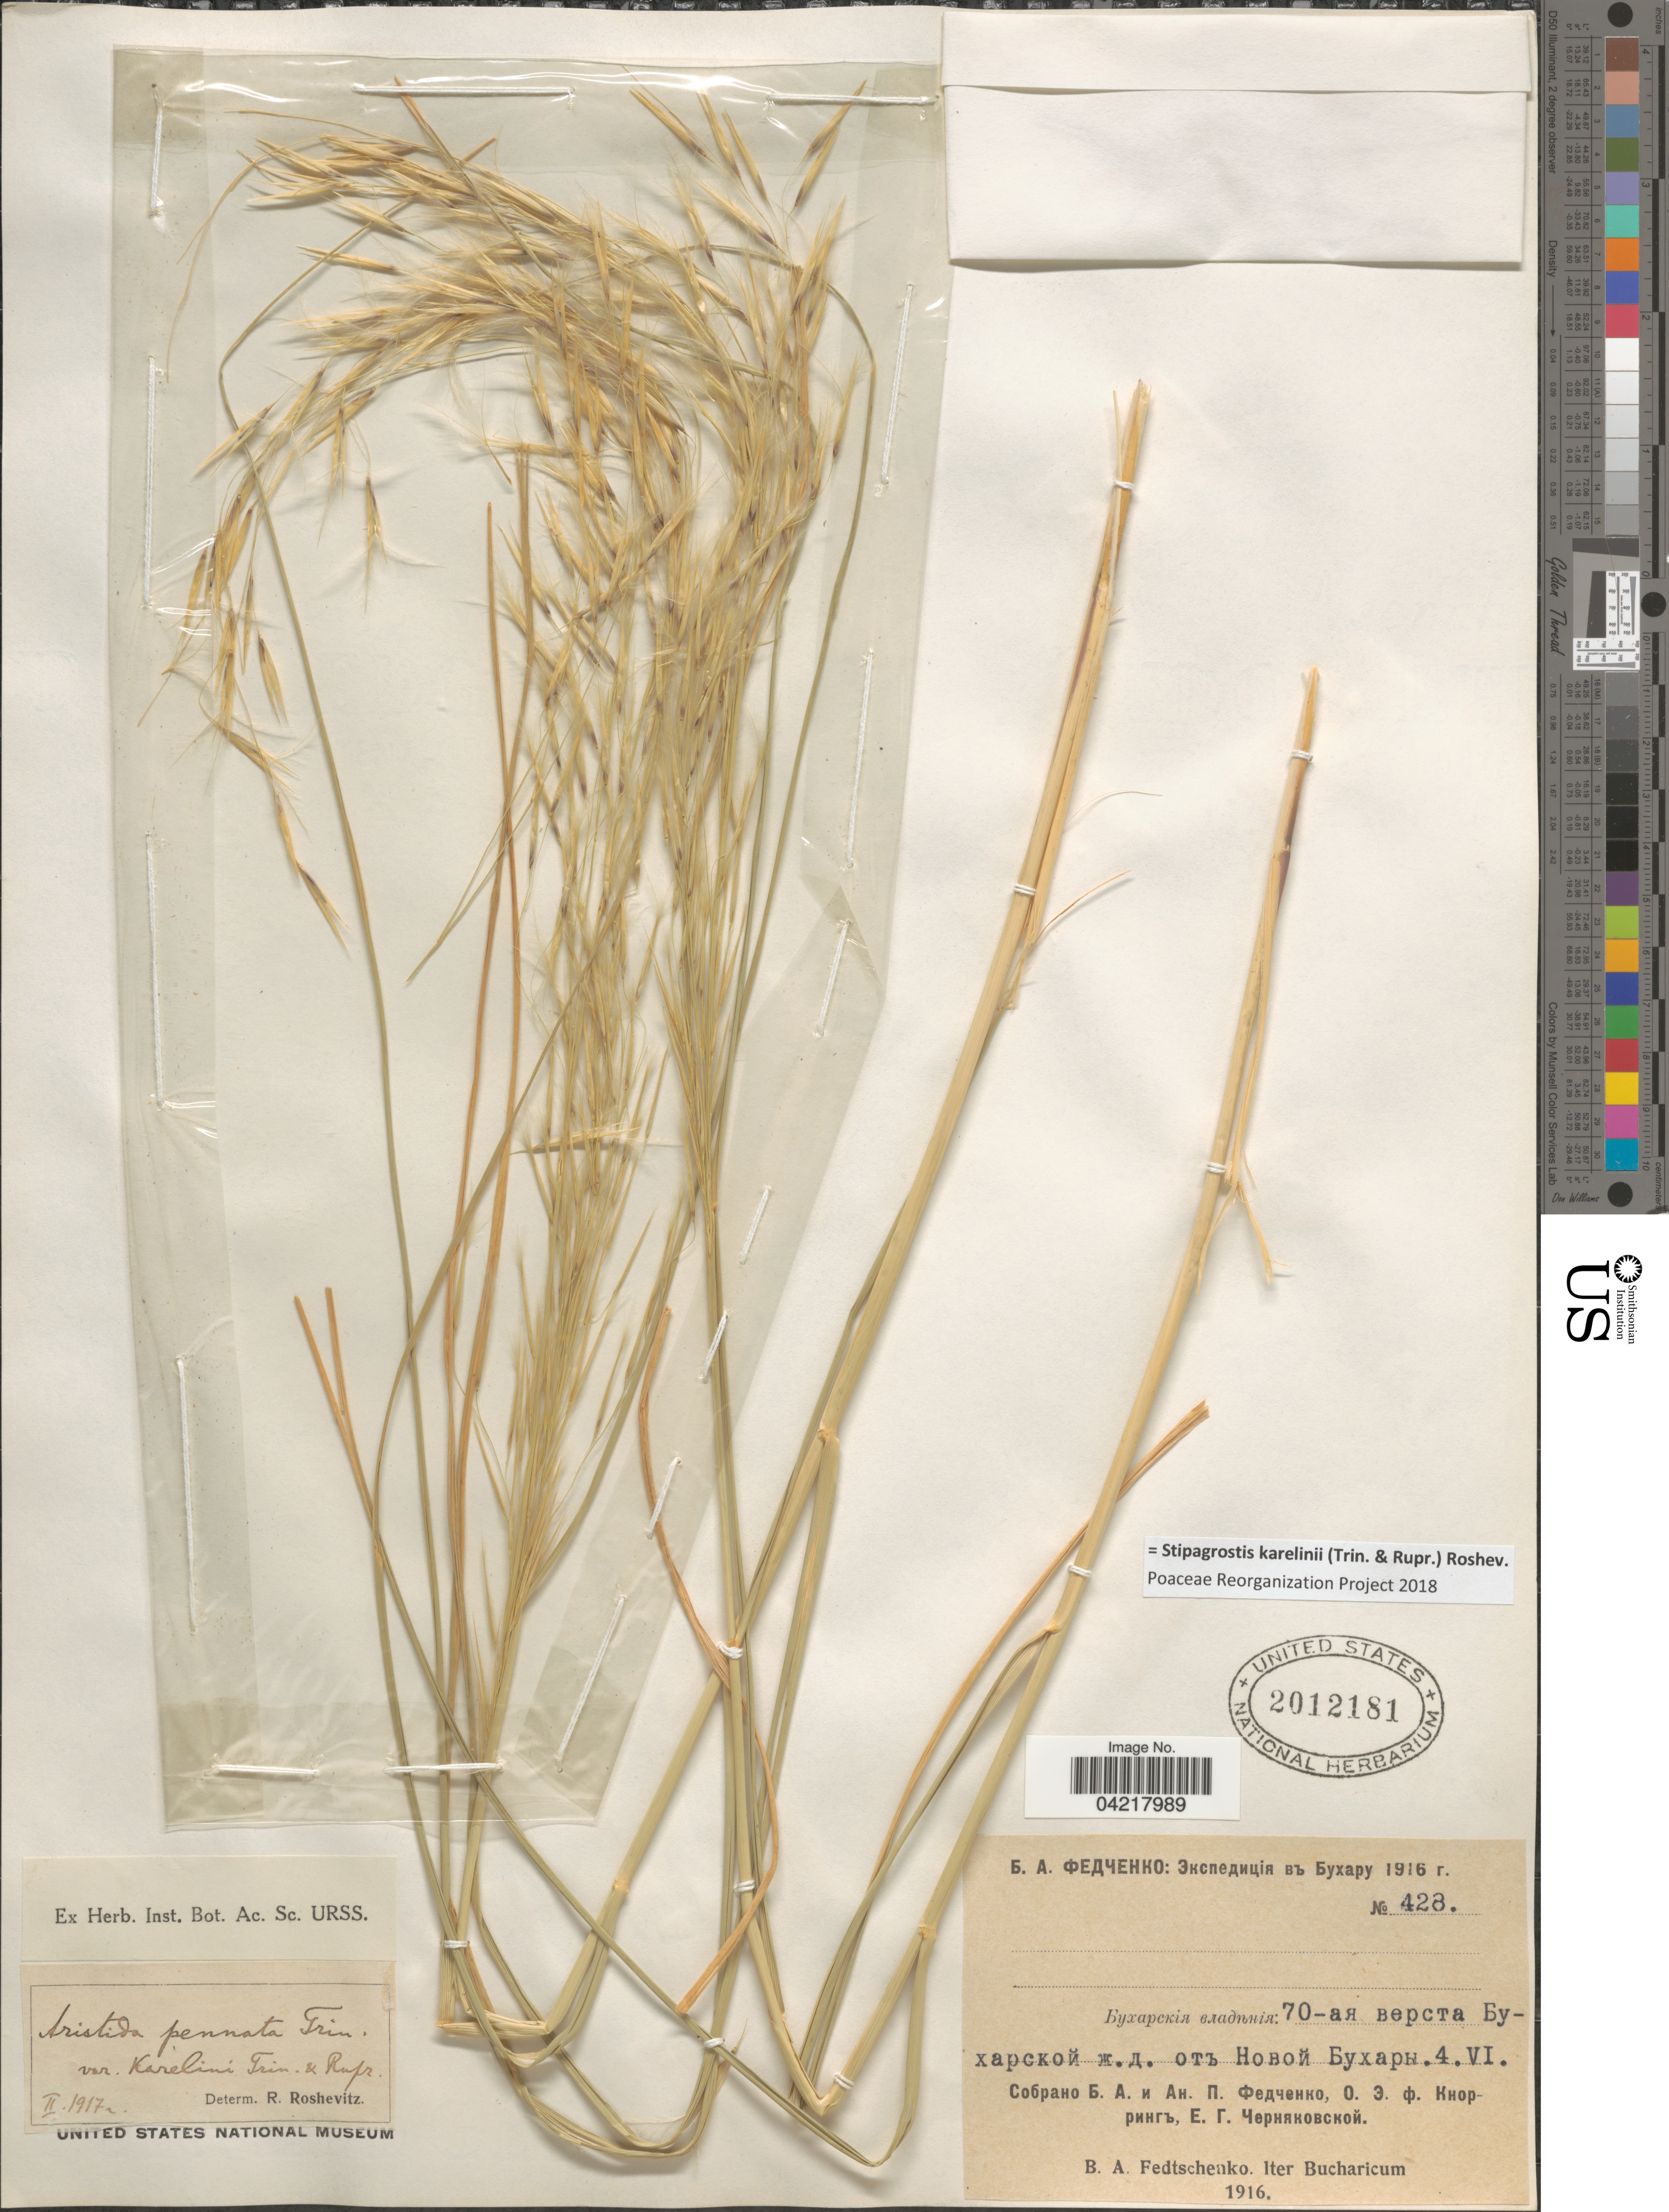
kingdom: Plantae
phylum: Tracheophyta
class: Liliopsida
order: Poales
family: Poaceae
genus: Stipagrostis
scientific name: Stipagrostis karelinii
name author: (Trin. & Rupr.) Tzvelev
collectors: B. A. Fedtschenko, O. Knorring & E. Chernyakovskoy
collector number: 428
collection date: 1916-06-04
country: Uzbekistan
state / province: Buxoro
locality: Novaya Bukhara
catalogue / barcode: US 2012181